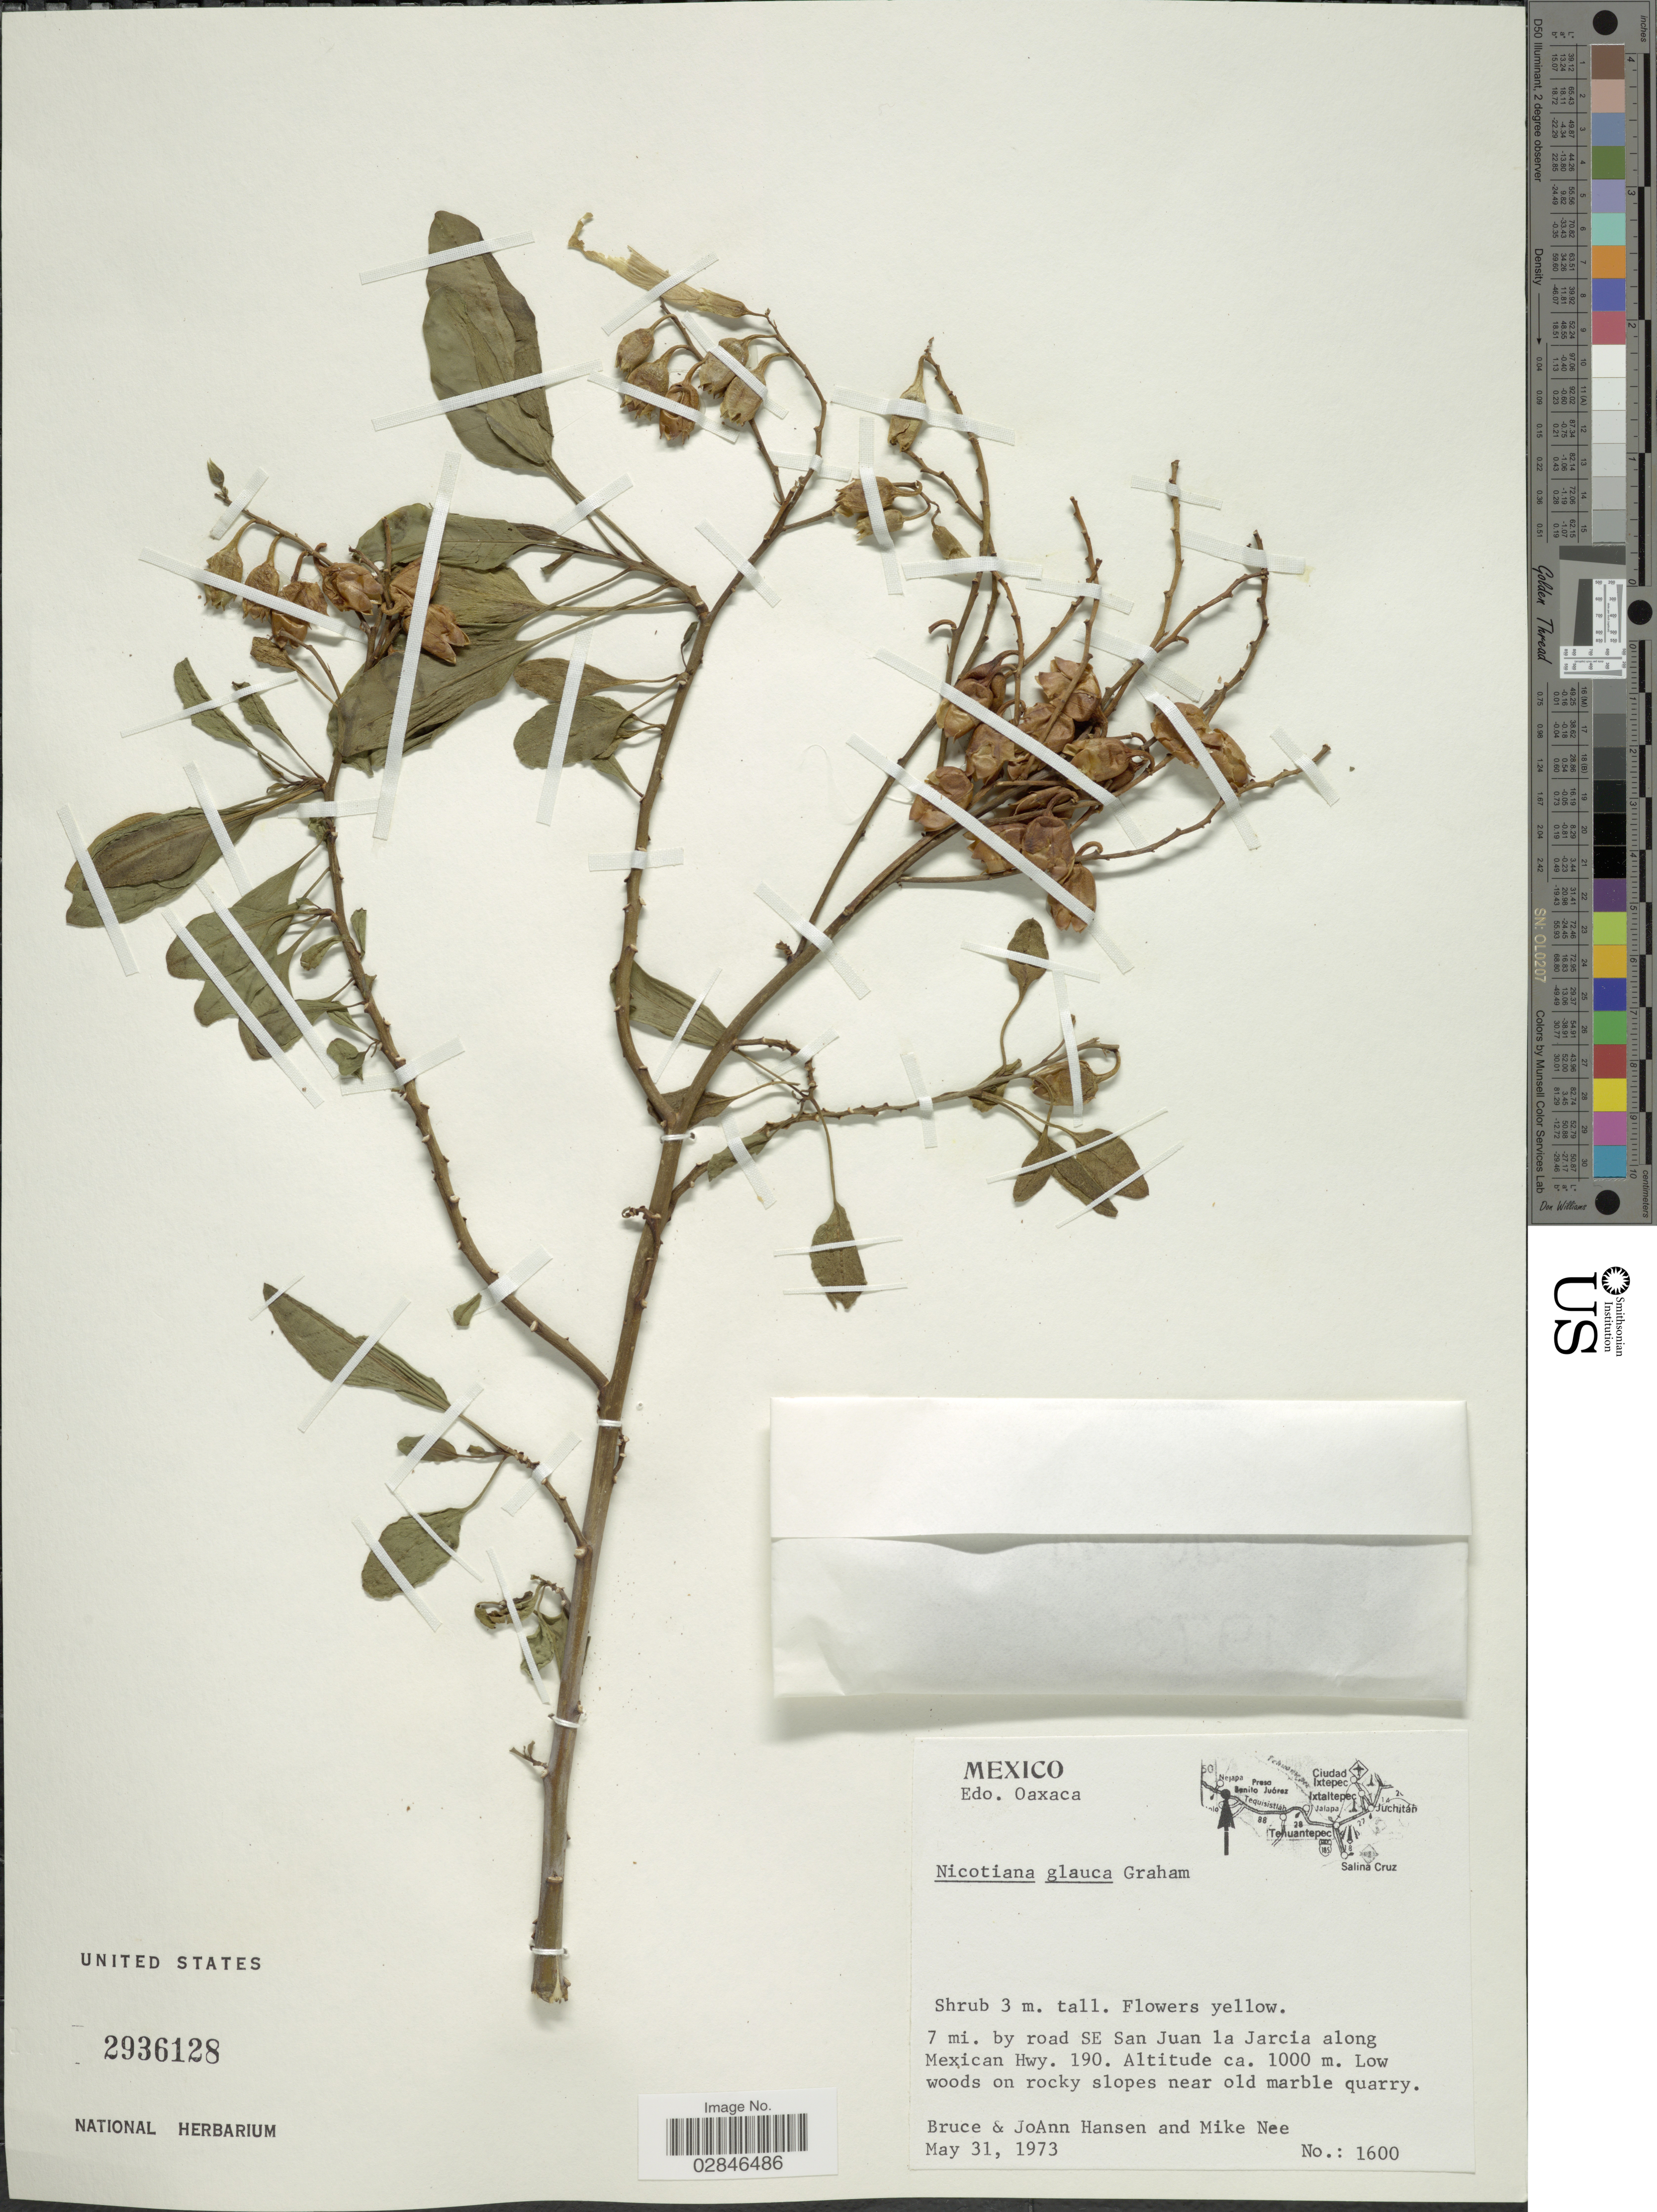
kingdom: Plantae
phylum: Tracheophyta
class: Magnoliopsida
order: Solanales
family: Solanaceae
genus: Nicotiana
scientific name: Nicotiana glauca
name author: Graham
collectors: B. Hansen, J. Hansen & M. Nee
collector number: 1600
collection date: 1973-05-31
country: Mexico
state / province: Oaxaca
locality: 7 mi. by road SE San Juan la Jarcia along Mexican Hwy. 190.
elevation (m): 1000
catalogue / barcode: US 2936128